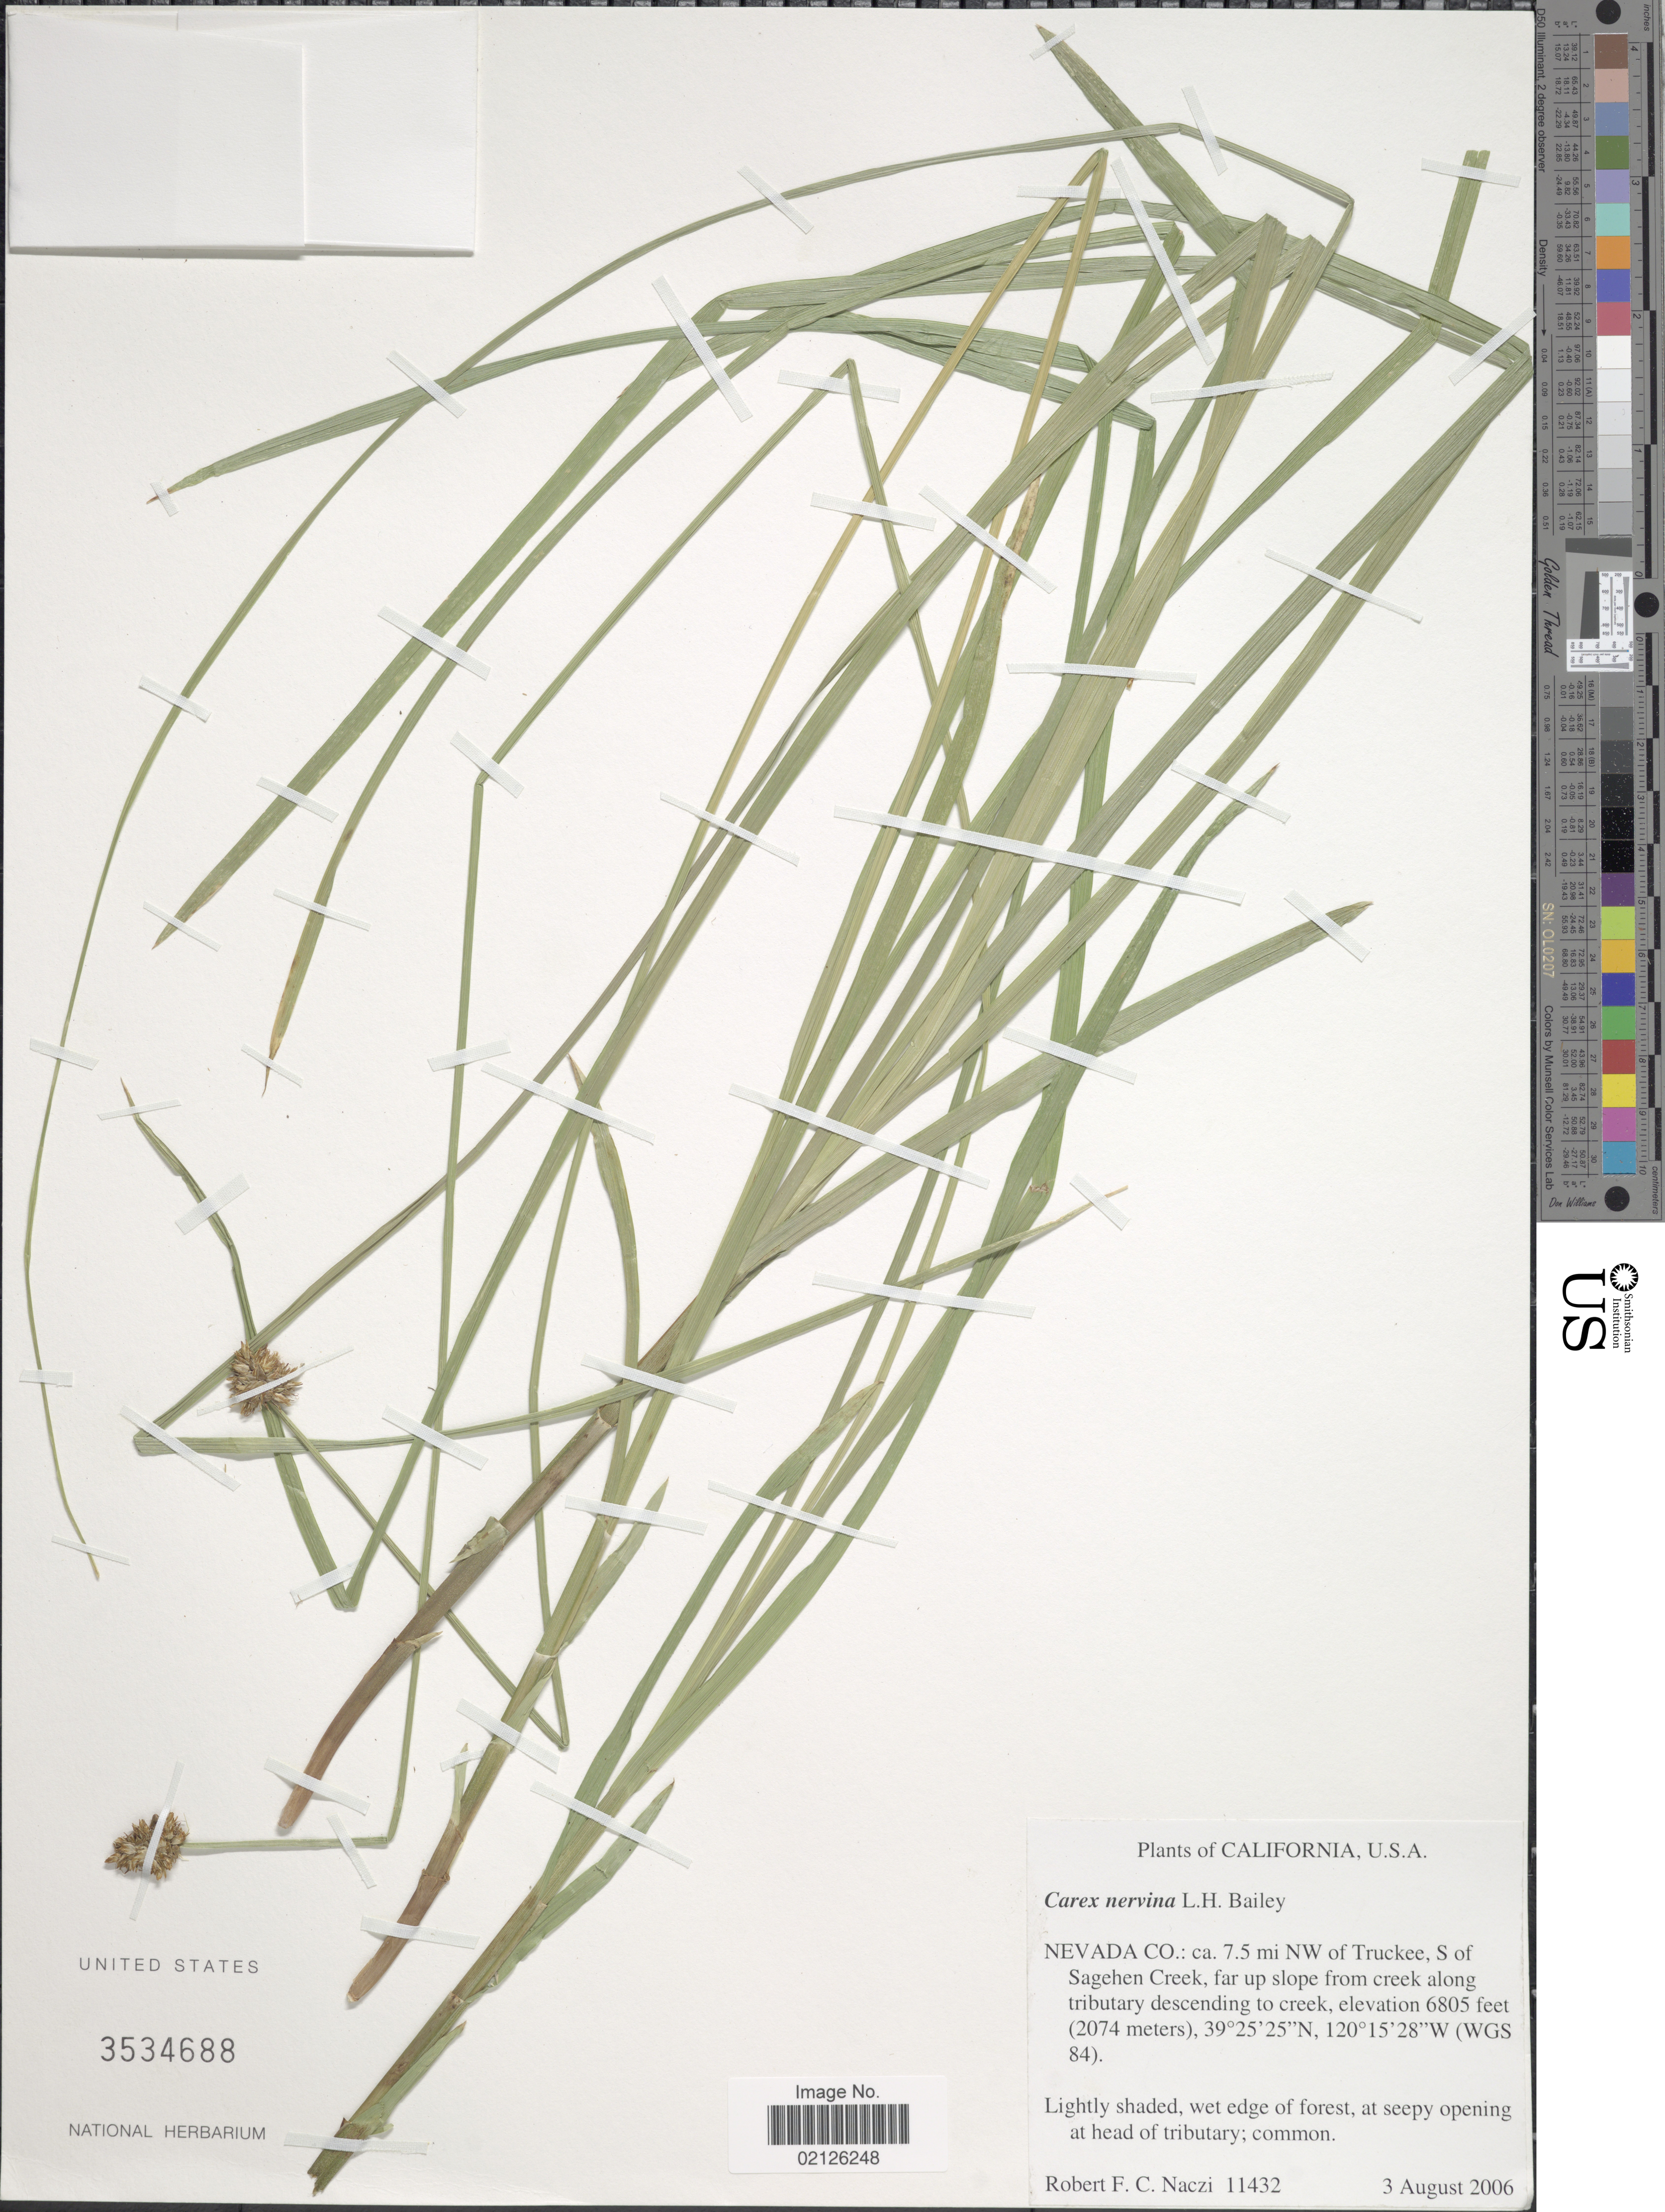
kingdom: Plantae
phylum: Tracheophyta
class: Liliopsida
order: Poales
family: Cyperaceae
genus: Carex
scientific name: Carex nervina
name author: L.H. Bailey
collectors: R. F. C. Naczi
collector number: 11432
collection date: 2006-08-03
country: United States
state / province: Nevada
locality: California, Nevada Co: ca. 7.5 mi NW of Truckee, S of Sagehen Creek, far up slope from creek along tributary descending to creek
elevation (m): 2074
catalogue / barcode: US 3534688